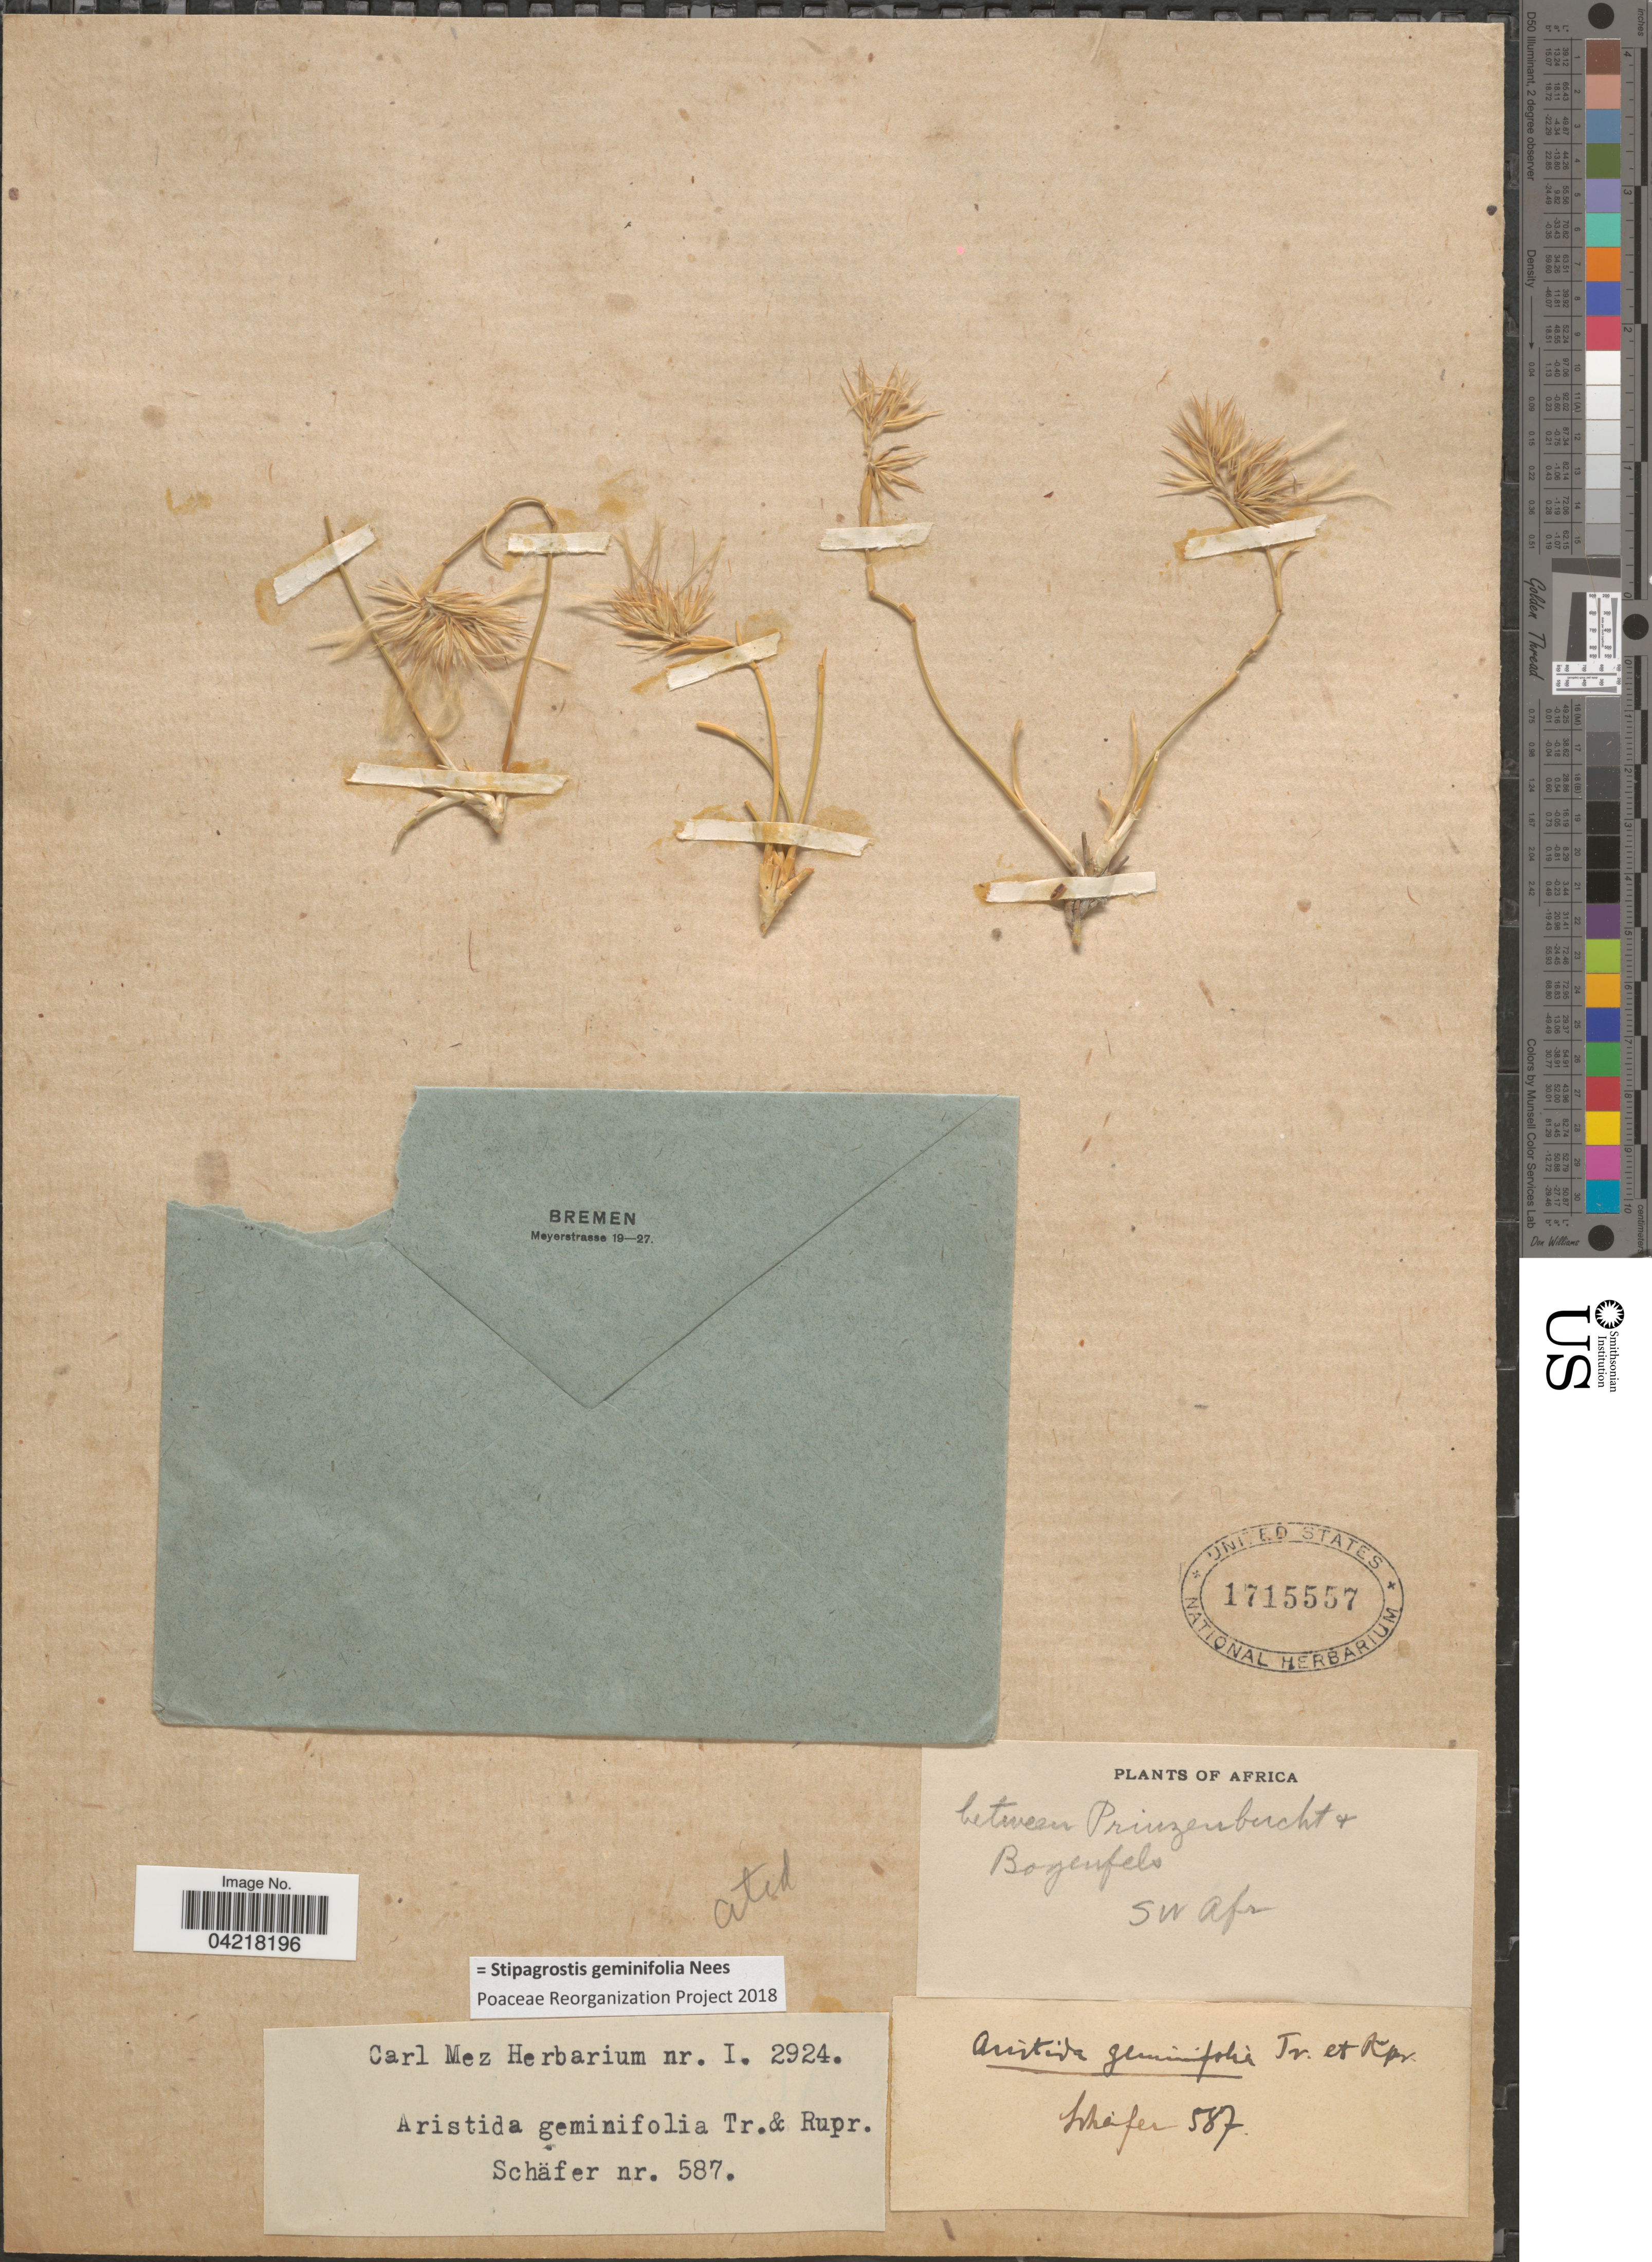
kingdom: Plantae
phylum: Tracheophyta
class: Liliopsida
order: Poales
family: Poaceae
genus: Stipagrostis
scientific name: Stipagrostis geminifolia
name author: Nees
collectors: -. Schafer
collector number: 587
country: Namibia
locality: SW Africa. Between Prinzenbucht & Bogenfels.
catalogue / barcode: US 1715557